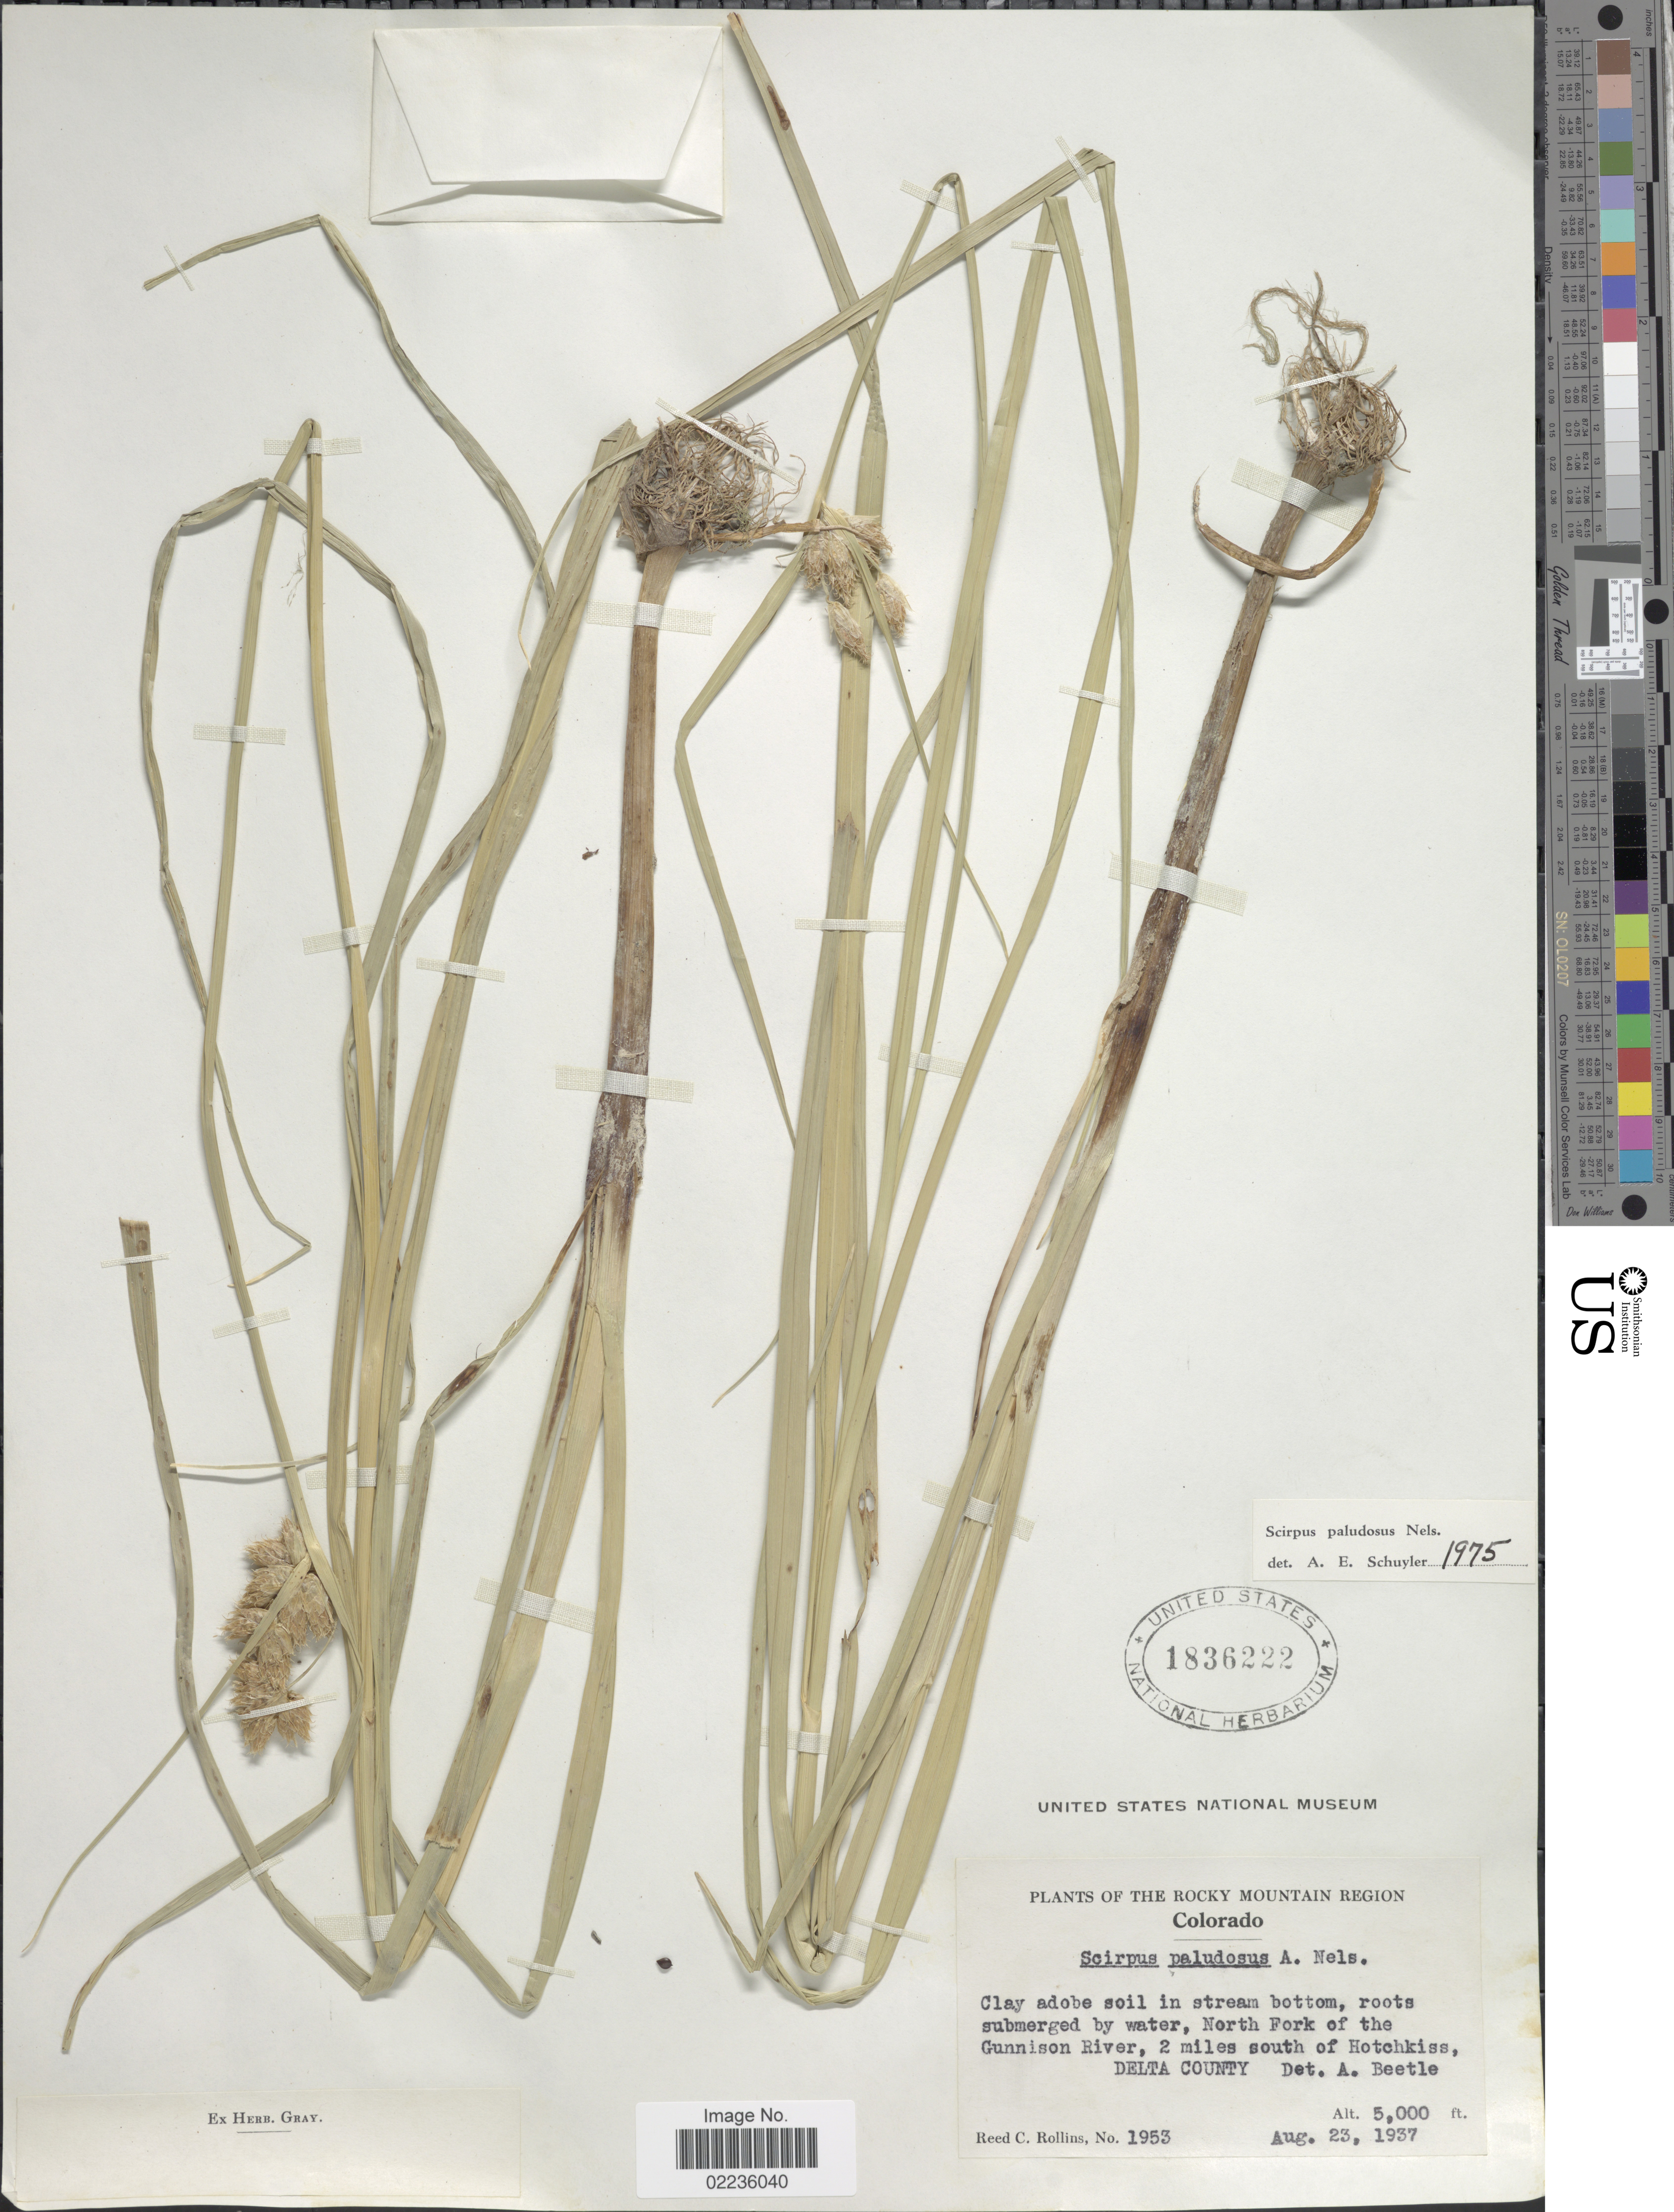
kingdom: Plantae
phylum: Tracheophyta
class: Liliopsida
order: Poales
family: Cyperaceae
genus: Bolboschoenus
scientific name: Bolboschoenus maritimus subsp. paludosus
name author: (A. Nelson) T. Koyama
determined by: Strong, M. T., (US), Smithsonian Institution - National Museum of Natural History (UNITED STATES)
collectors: R. Collins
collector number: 1953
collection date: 1937-08-23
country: United States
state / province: Colorado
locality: Rocky Mountain Region, North Fork of the Gunnison River, 2 miles south of Hotchkiss, Delta County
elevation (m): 1524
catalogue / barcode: US 1836222